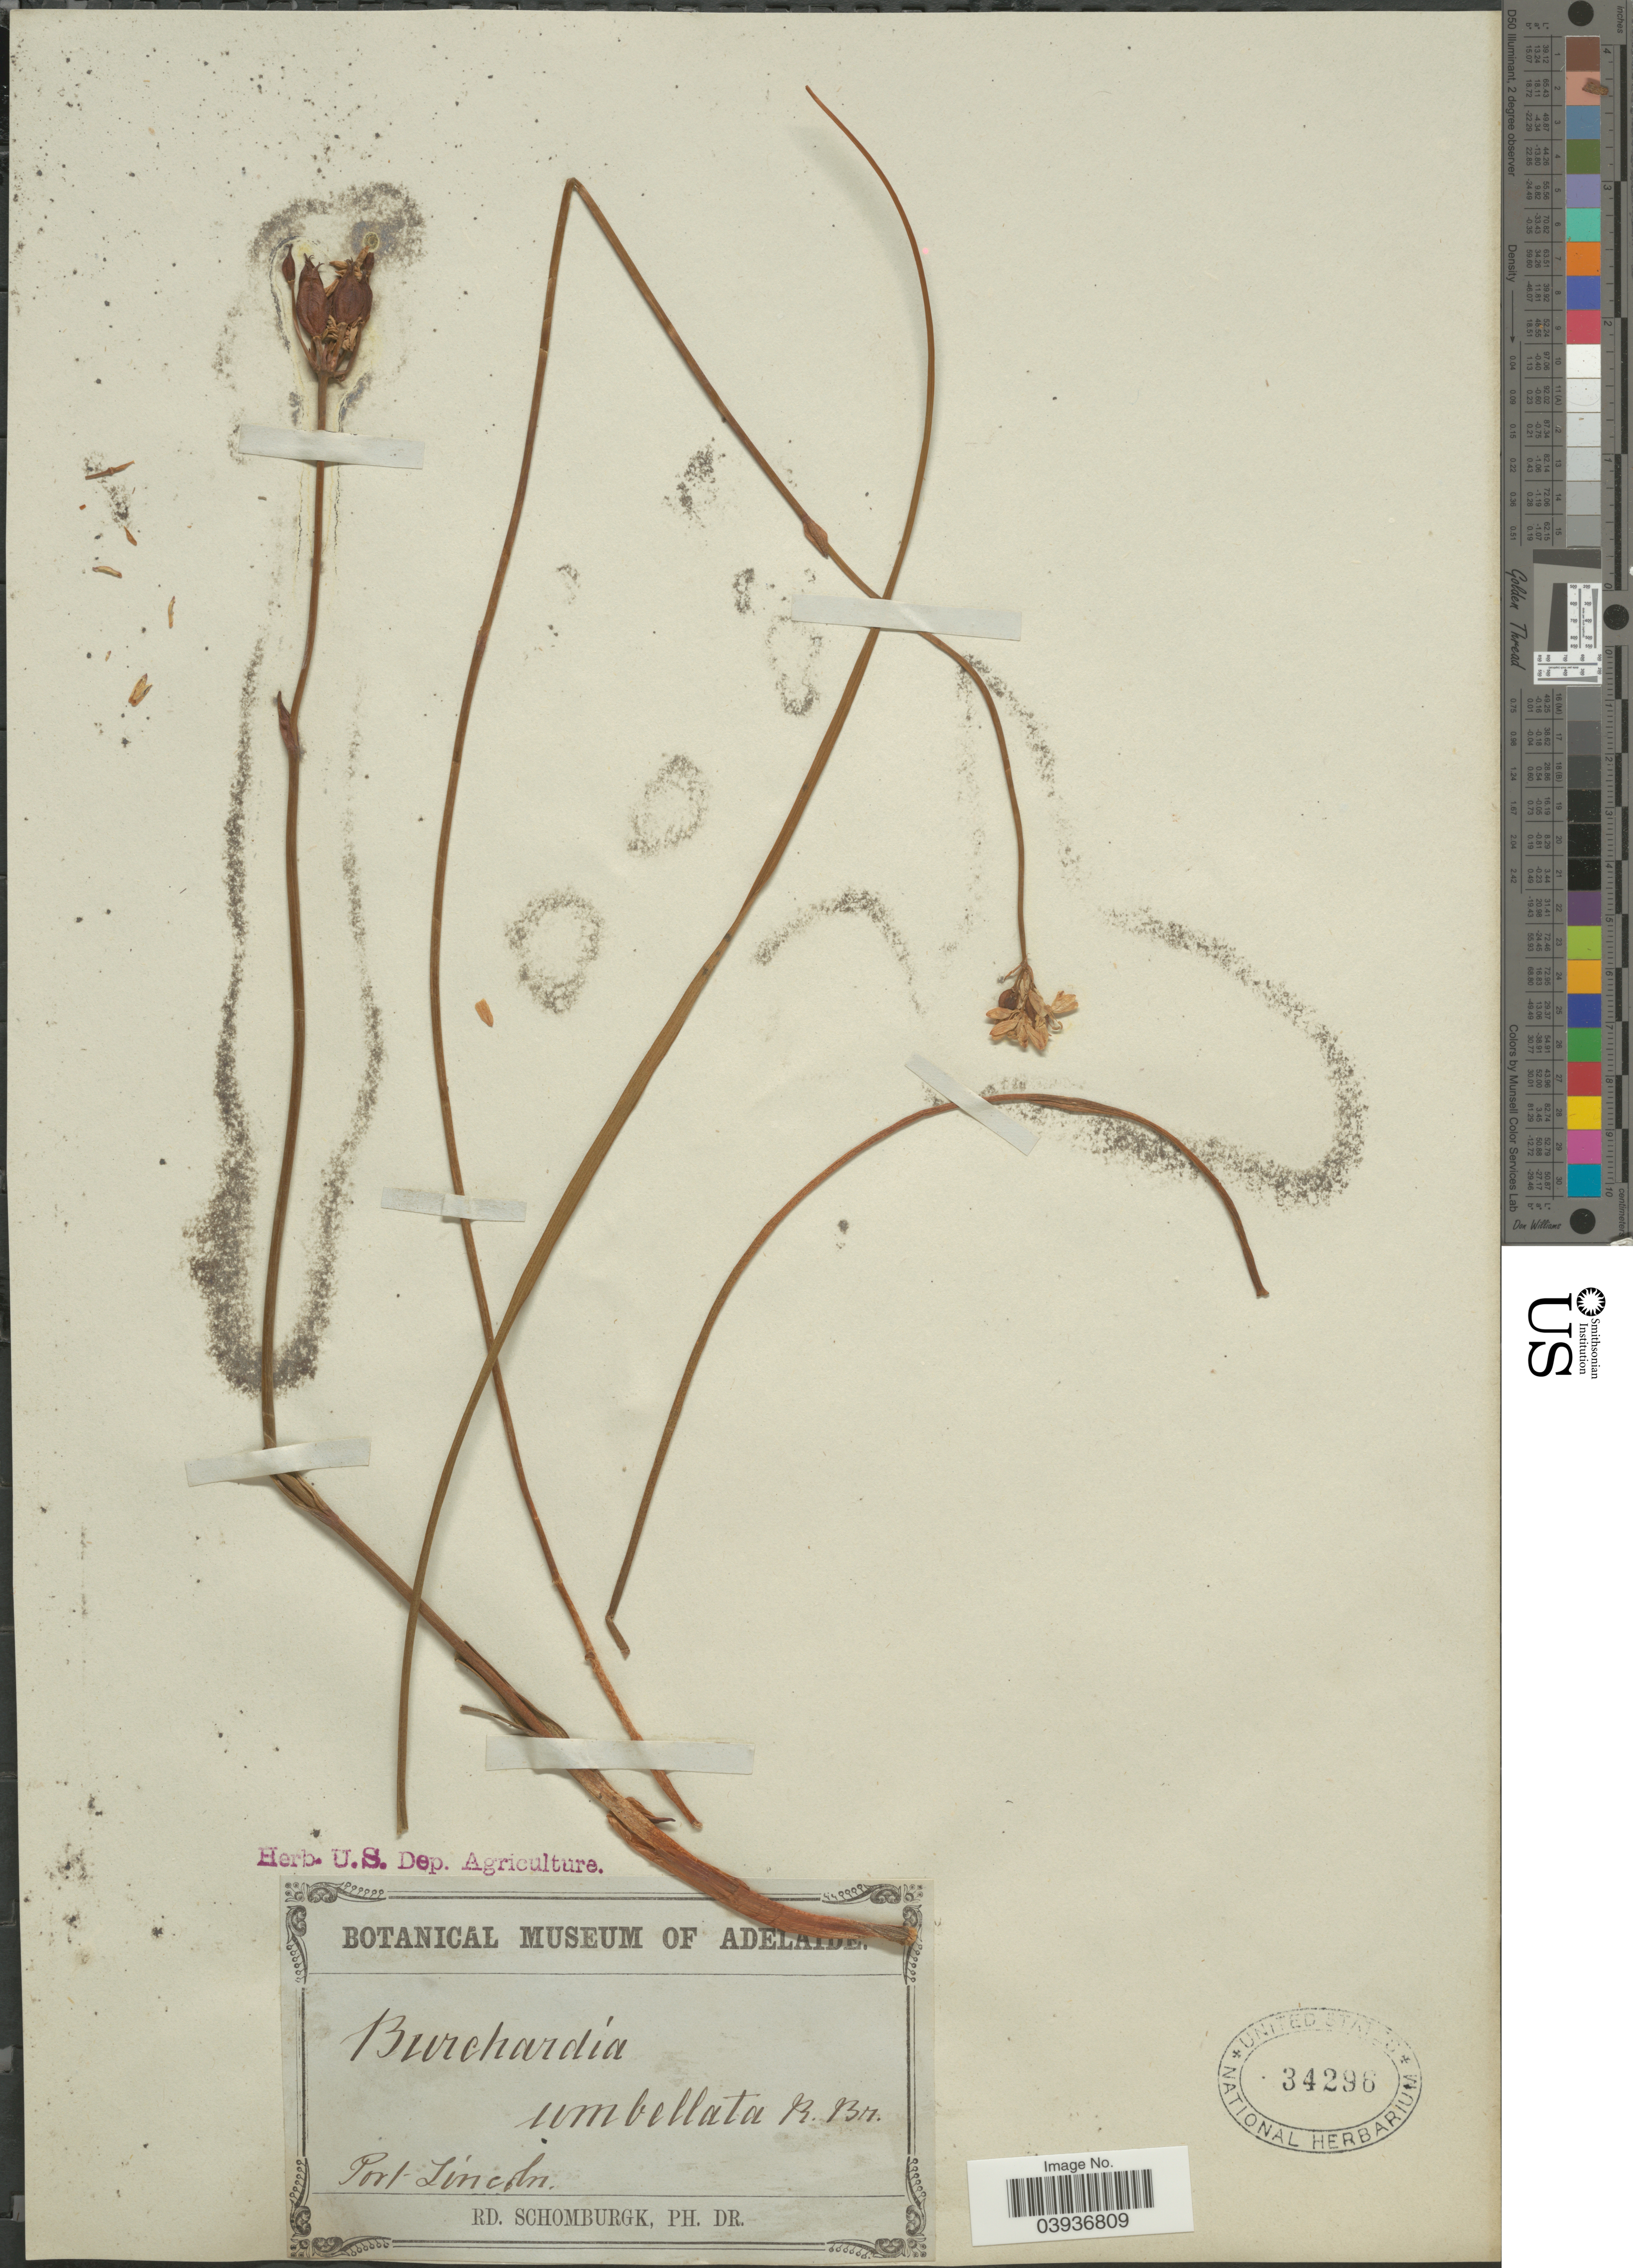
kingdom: Plantae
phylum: Tracheophyta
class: Liliopsida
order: Liliales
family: Colchicaceae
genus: Burchardia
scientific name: Burchardia umbellata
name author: R. Br.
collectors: M. R. Schomburgk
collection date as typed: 18--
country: Australia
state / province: South Australia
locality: Port Lincoln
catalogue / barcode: US 34296